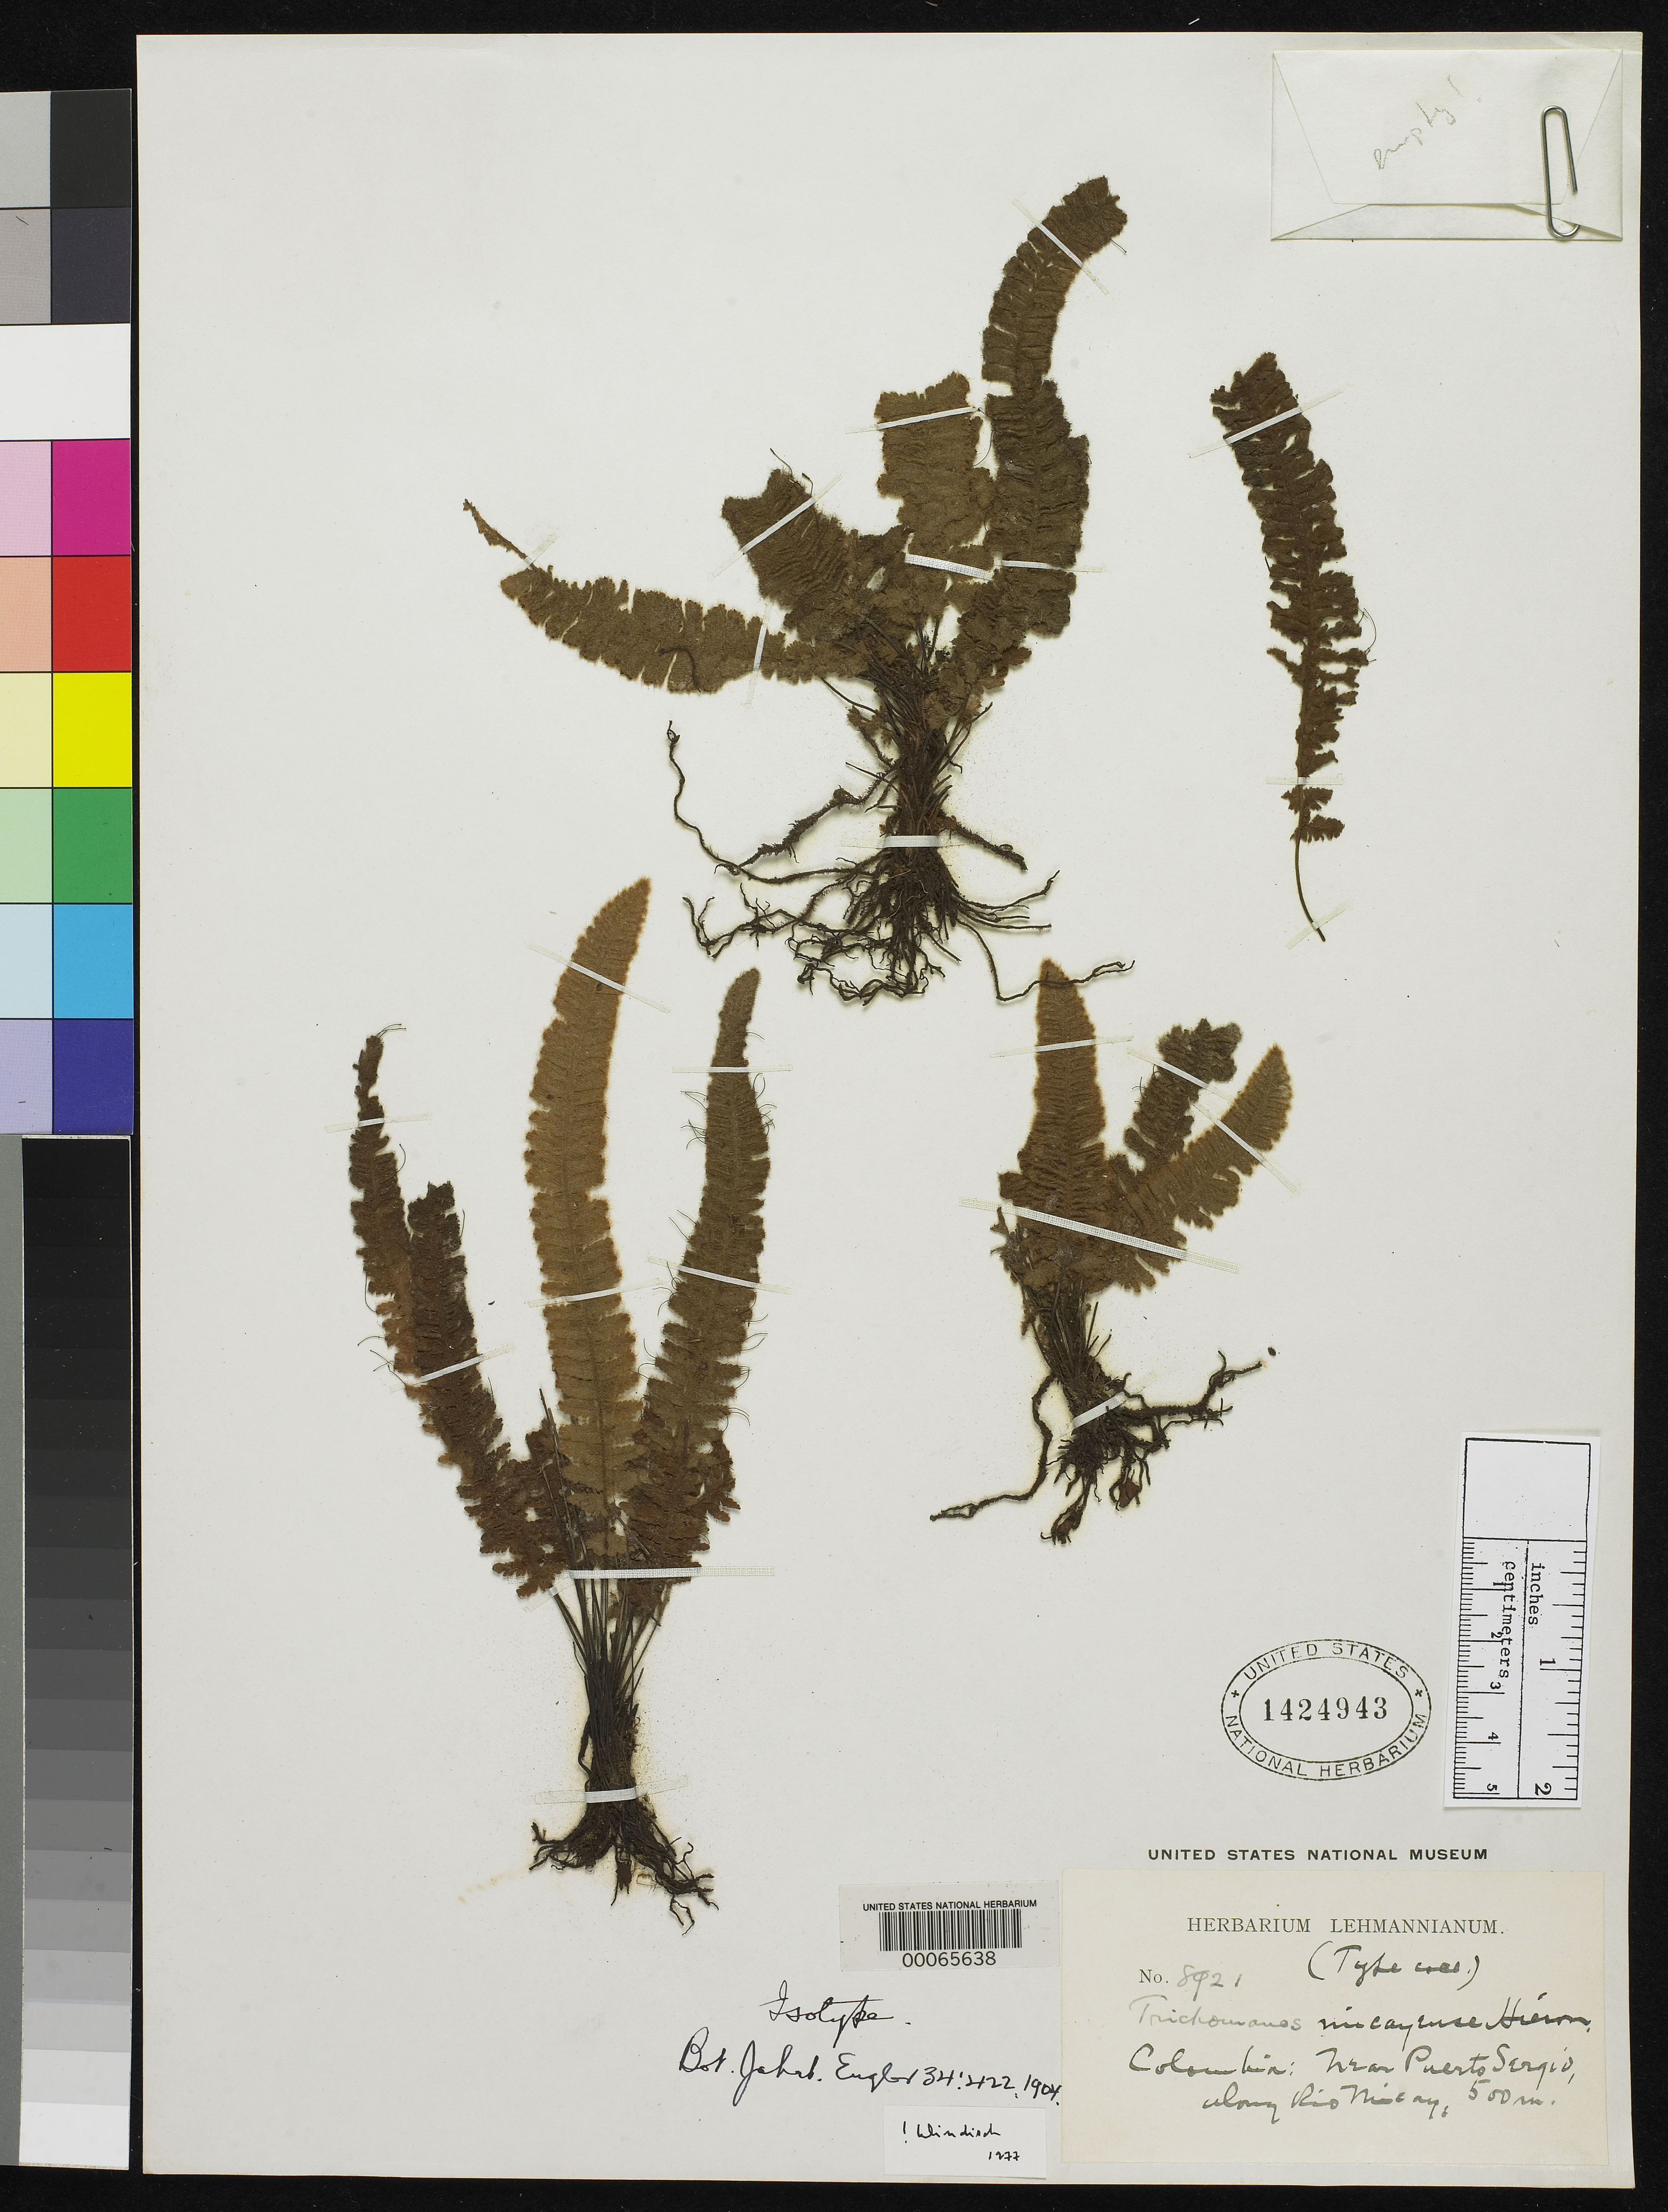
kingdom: Plantae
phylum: Tracheophyta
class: Polypodiopsida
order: Hymenophyllales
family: Hymenophyllaceae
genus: Trichomanes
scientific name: Trichomanes micayense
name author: Hieron.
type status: Isotype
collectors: F. C. Lehmann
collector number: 8921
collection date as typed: Dec 1899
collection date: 1899-12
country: Colombia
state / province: Cauca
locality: Prope Puerto Sergio, Rio Micay.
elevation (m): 500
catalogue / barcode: US 1424943